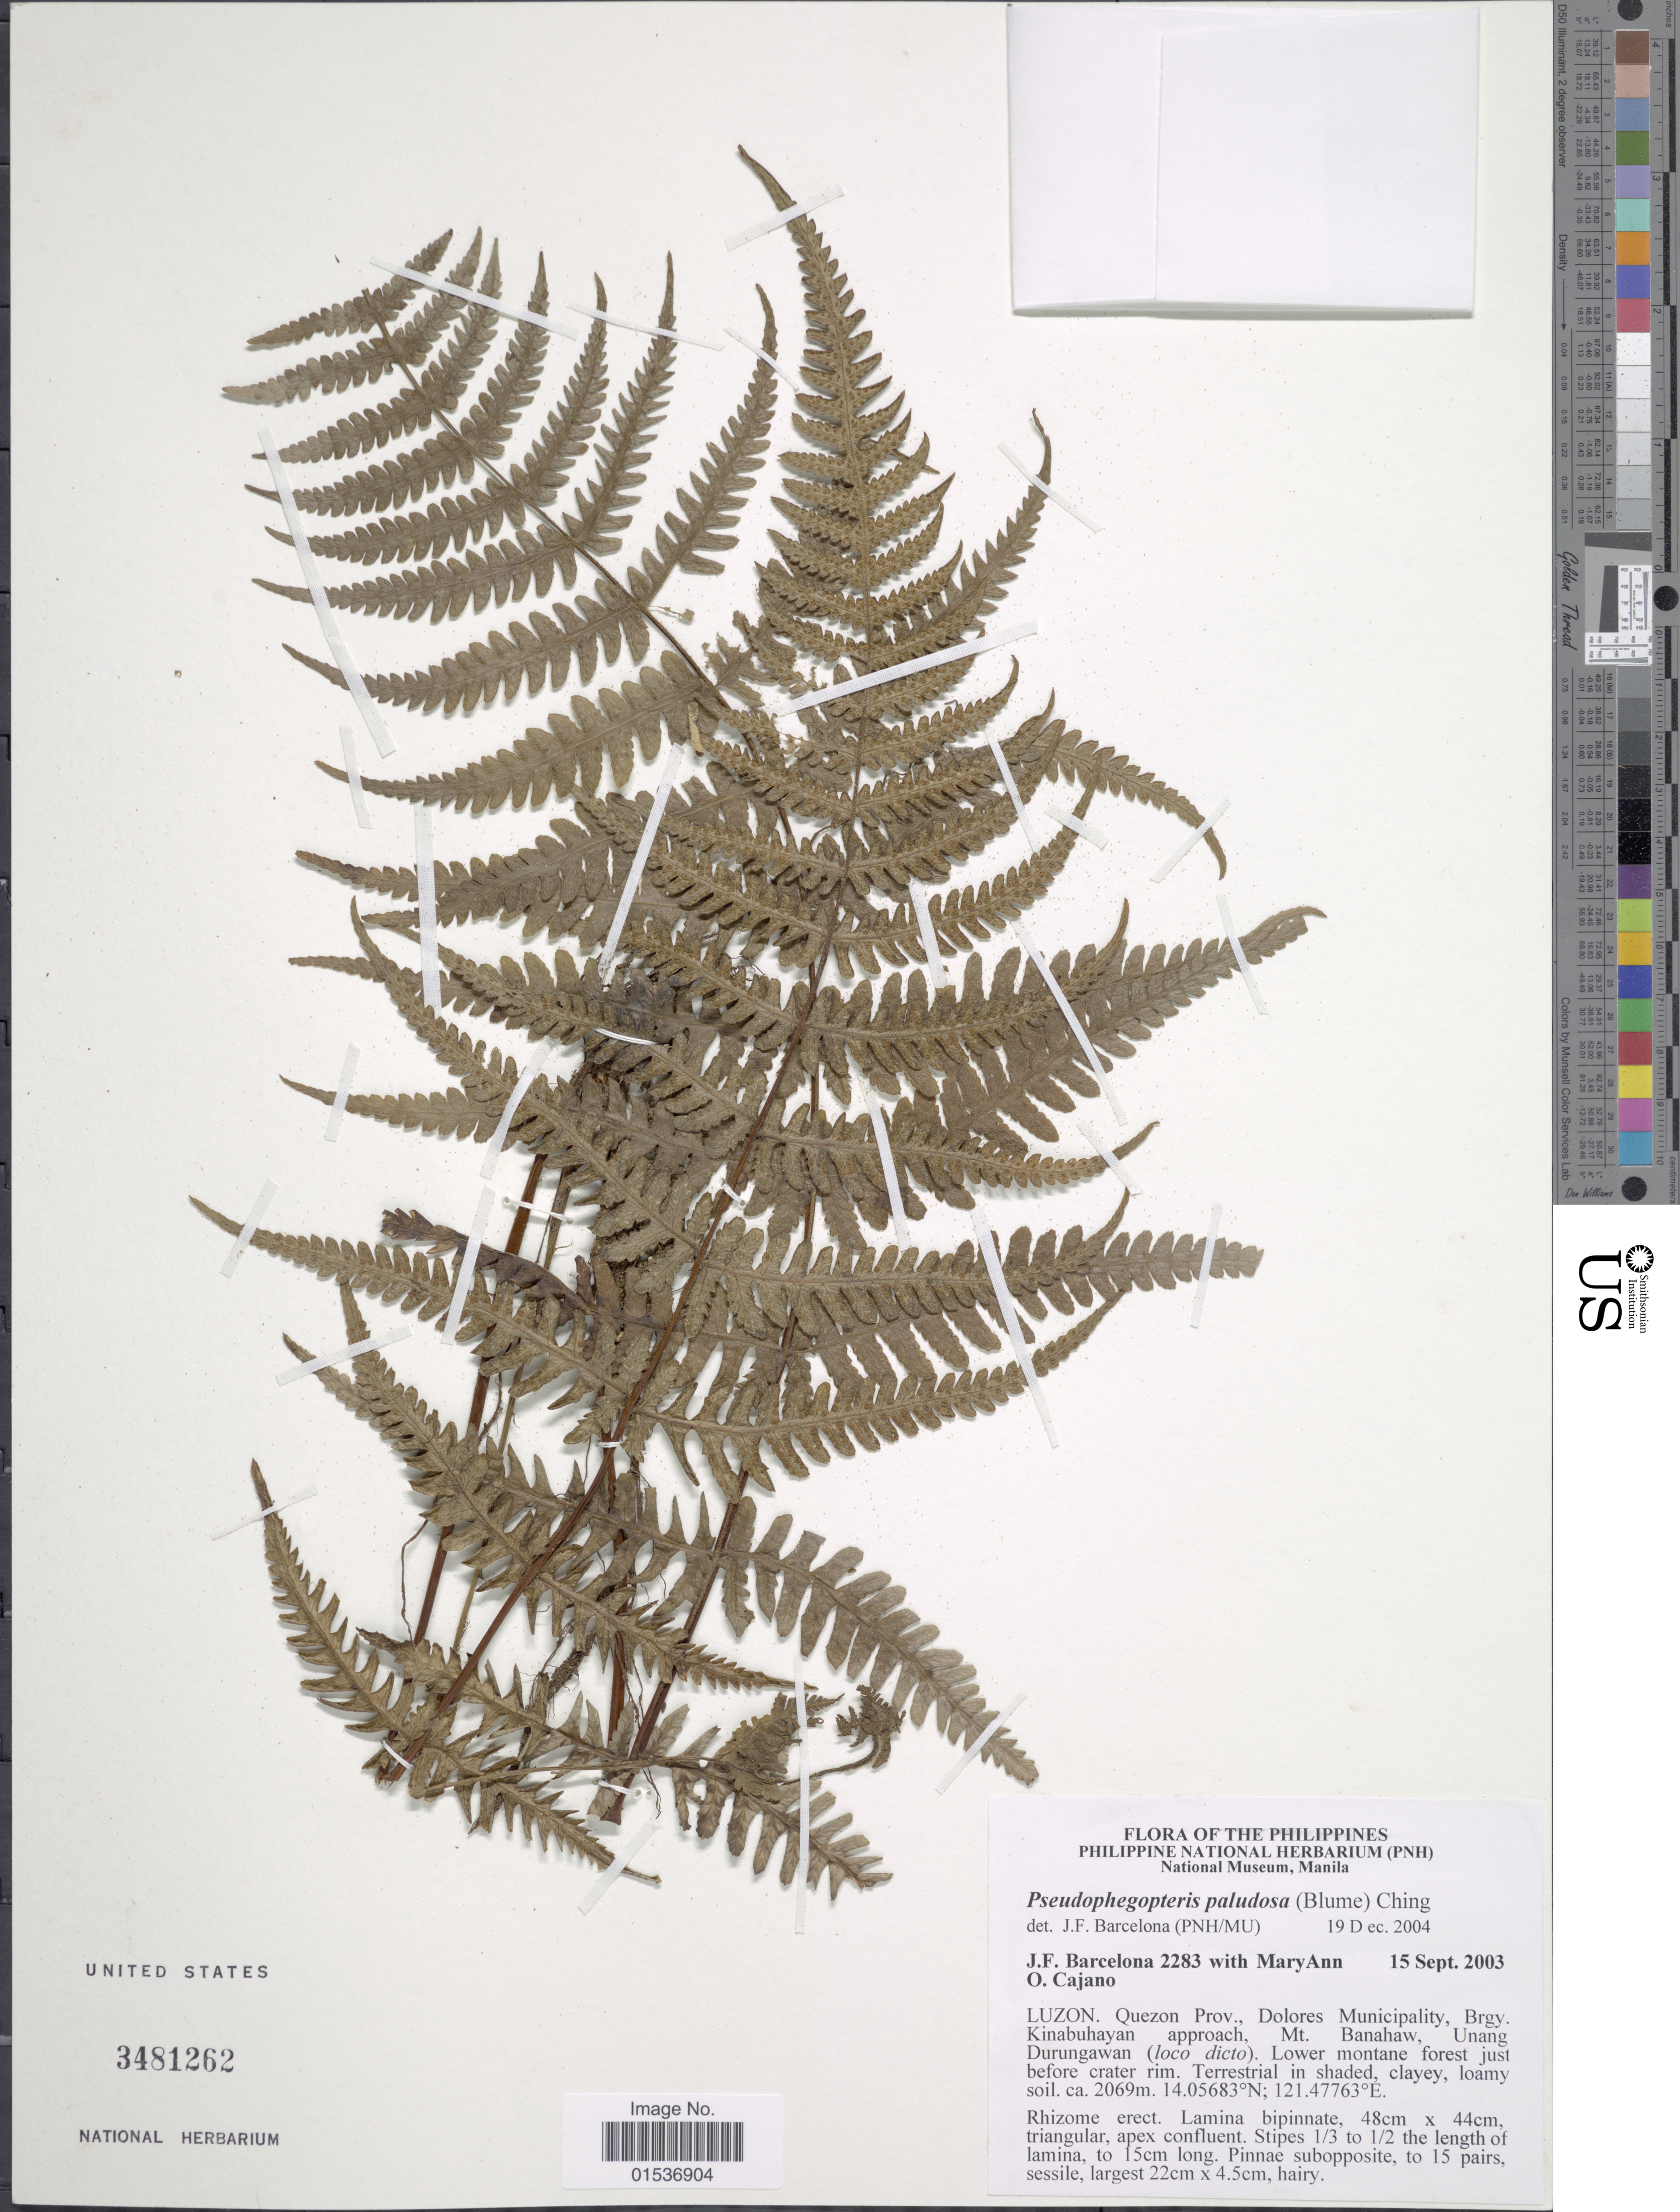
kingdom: Plantae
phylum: Tracheophyta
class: Polypodiopsida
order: Polypodiales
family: Thelypteridaceae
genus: Pseudophegopteris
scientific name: Pseudophegopteris paludosa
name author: (Blume) Ching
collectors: J. F. Barcelona & M. Cajano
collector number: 2283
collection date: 2003-09-15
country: Philippines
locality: Luzon. Quezon Prov., Dolores Municipality, Brgy, Kinabuhayan approach, Mt. Banahaw, Unang Durungawan (loco dicto).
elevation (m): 2069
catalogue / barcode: US 3481262